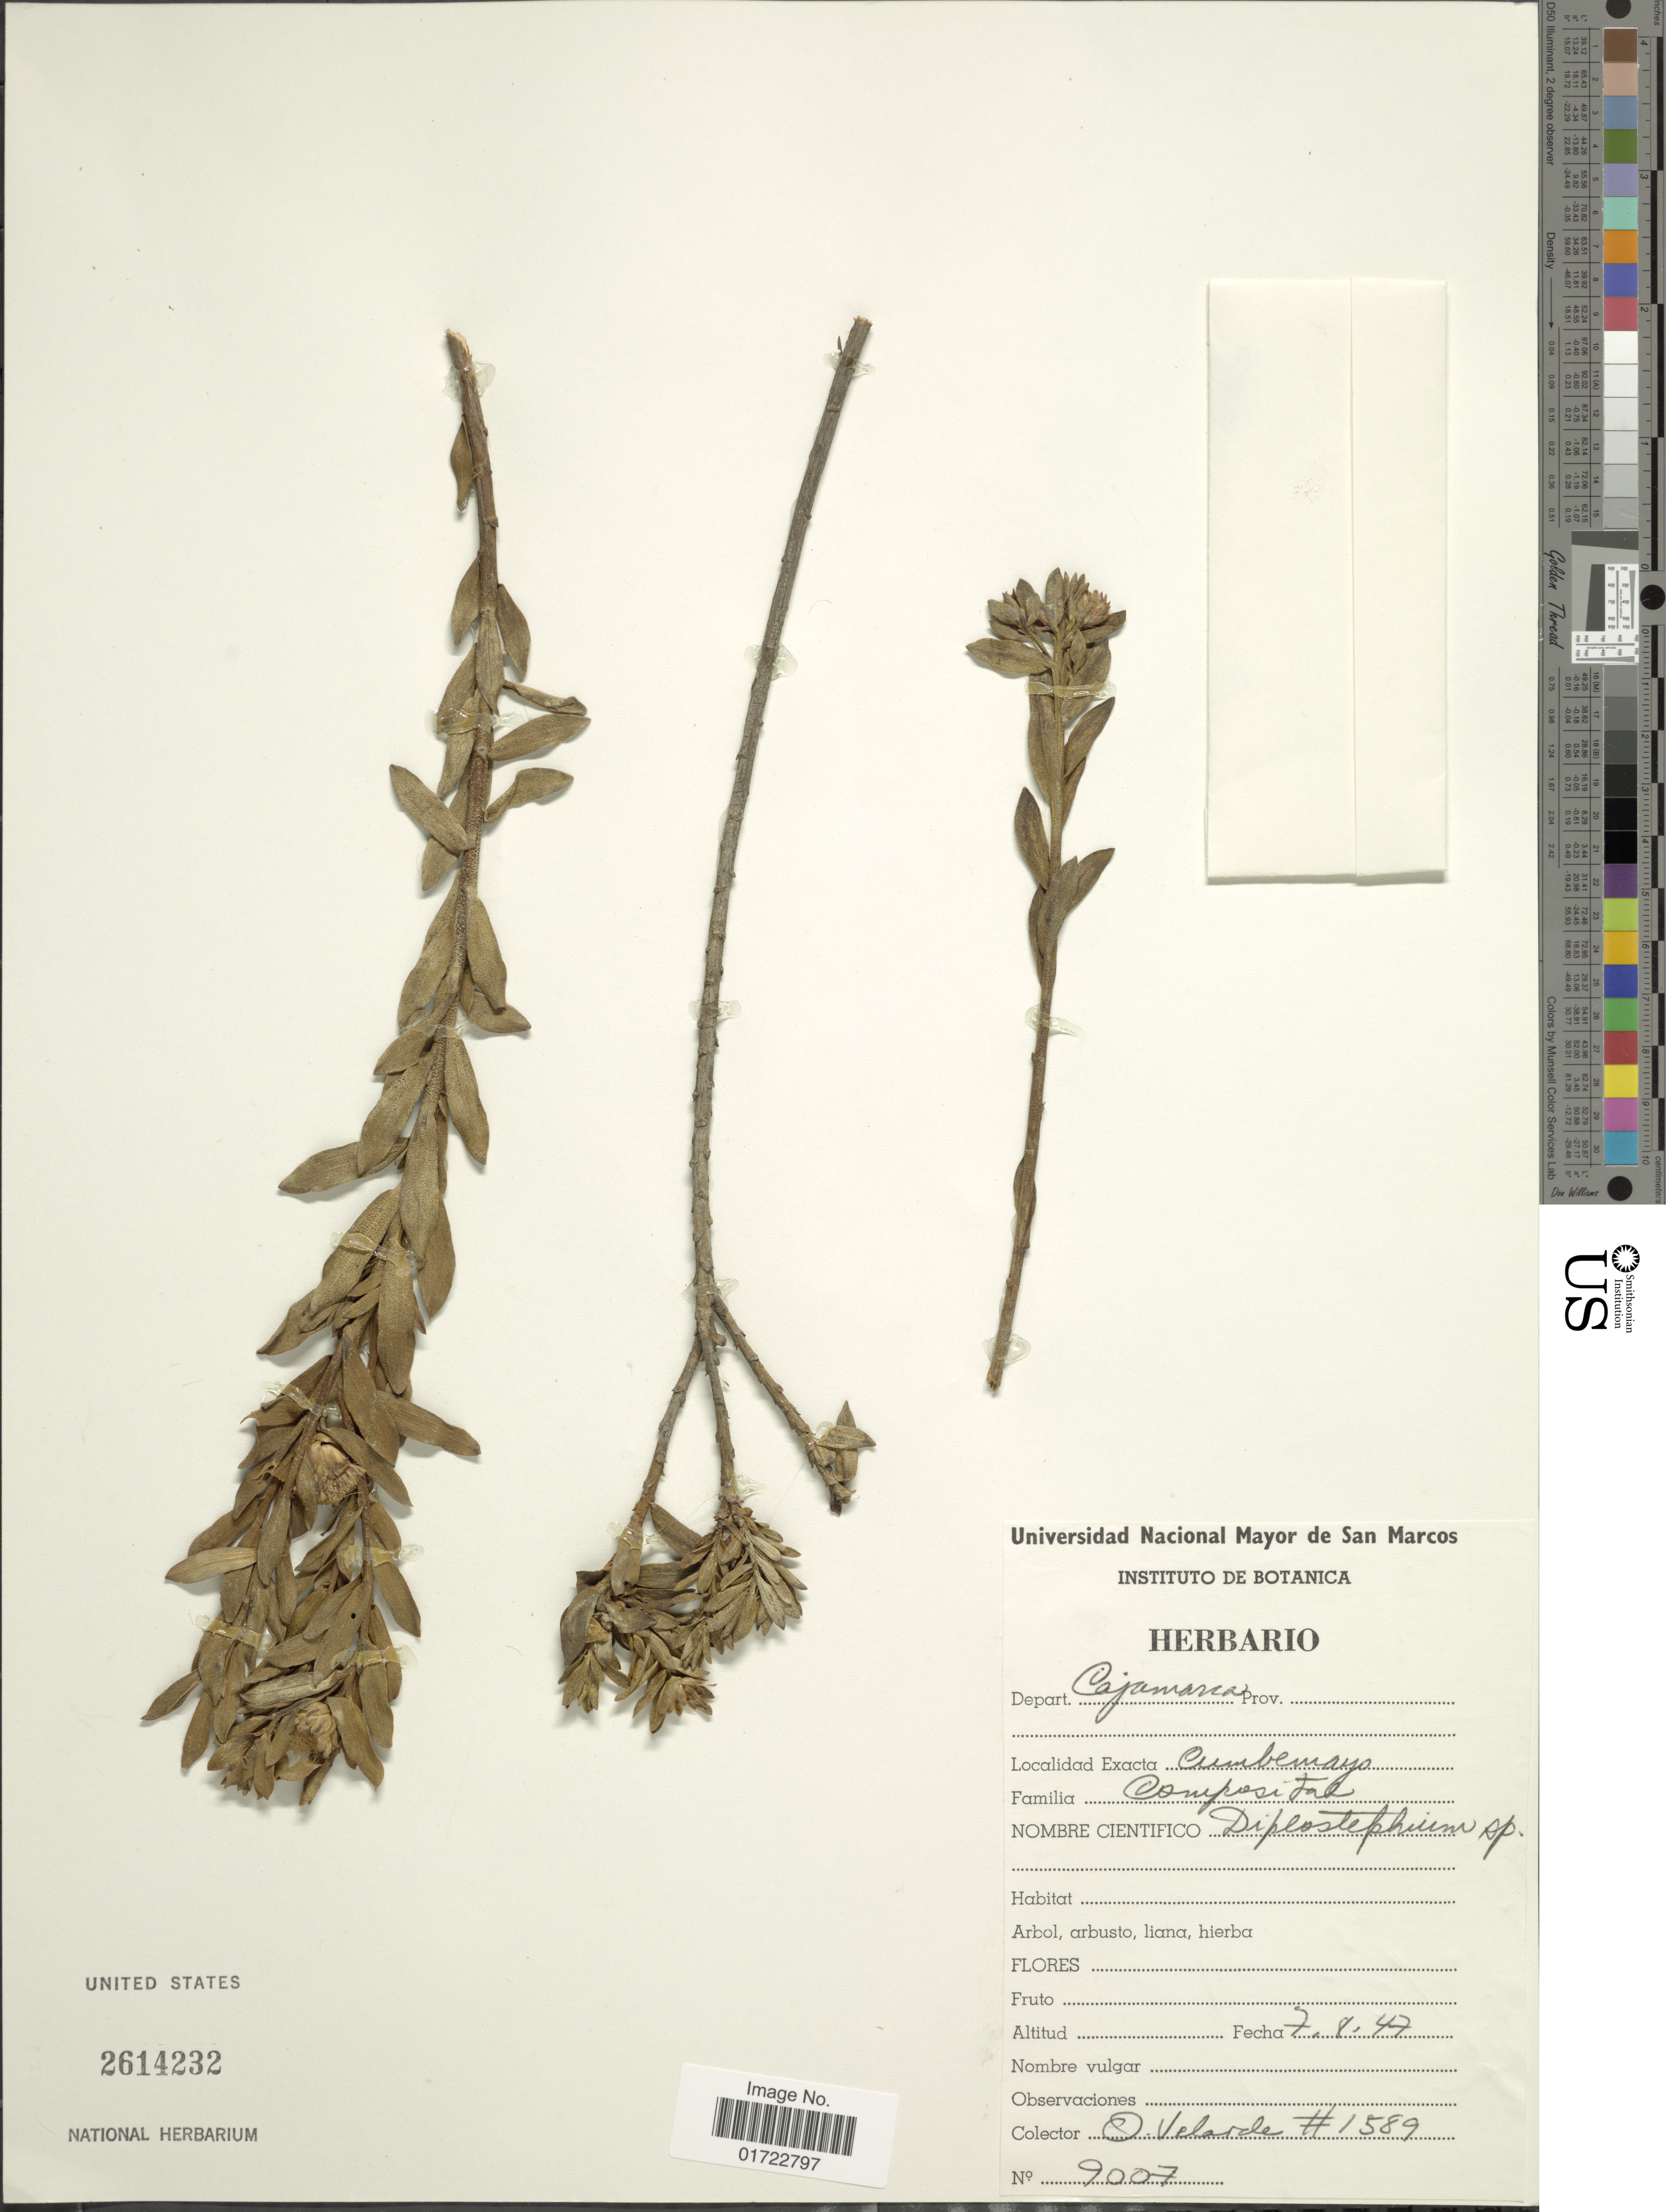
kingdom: Plantae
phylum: Tracheophyta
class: Magnoliopsida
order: Asterales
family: Asteraceae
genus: Baccharis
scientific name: Baccharis libertadensis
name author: (S.B. Jones) H. Rob.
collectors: O. Velarde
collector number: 1589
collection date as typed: Transcribed d/m/y: 7/8/47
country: Peru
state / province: Cajamarca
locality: Dept. Cajamarca. Cumbemayo.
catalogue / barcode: US 2614232